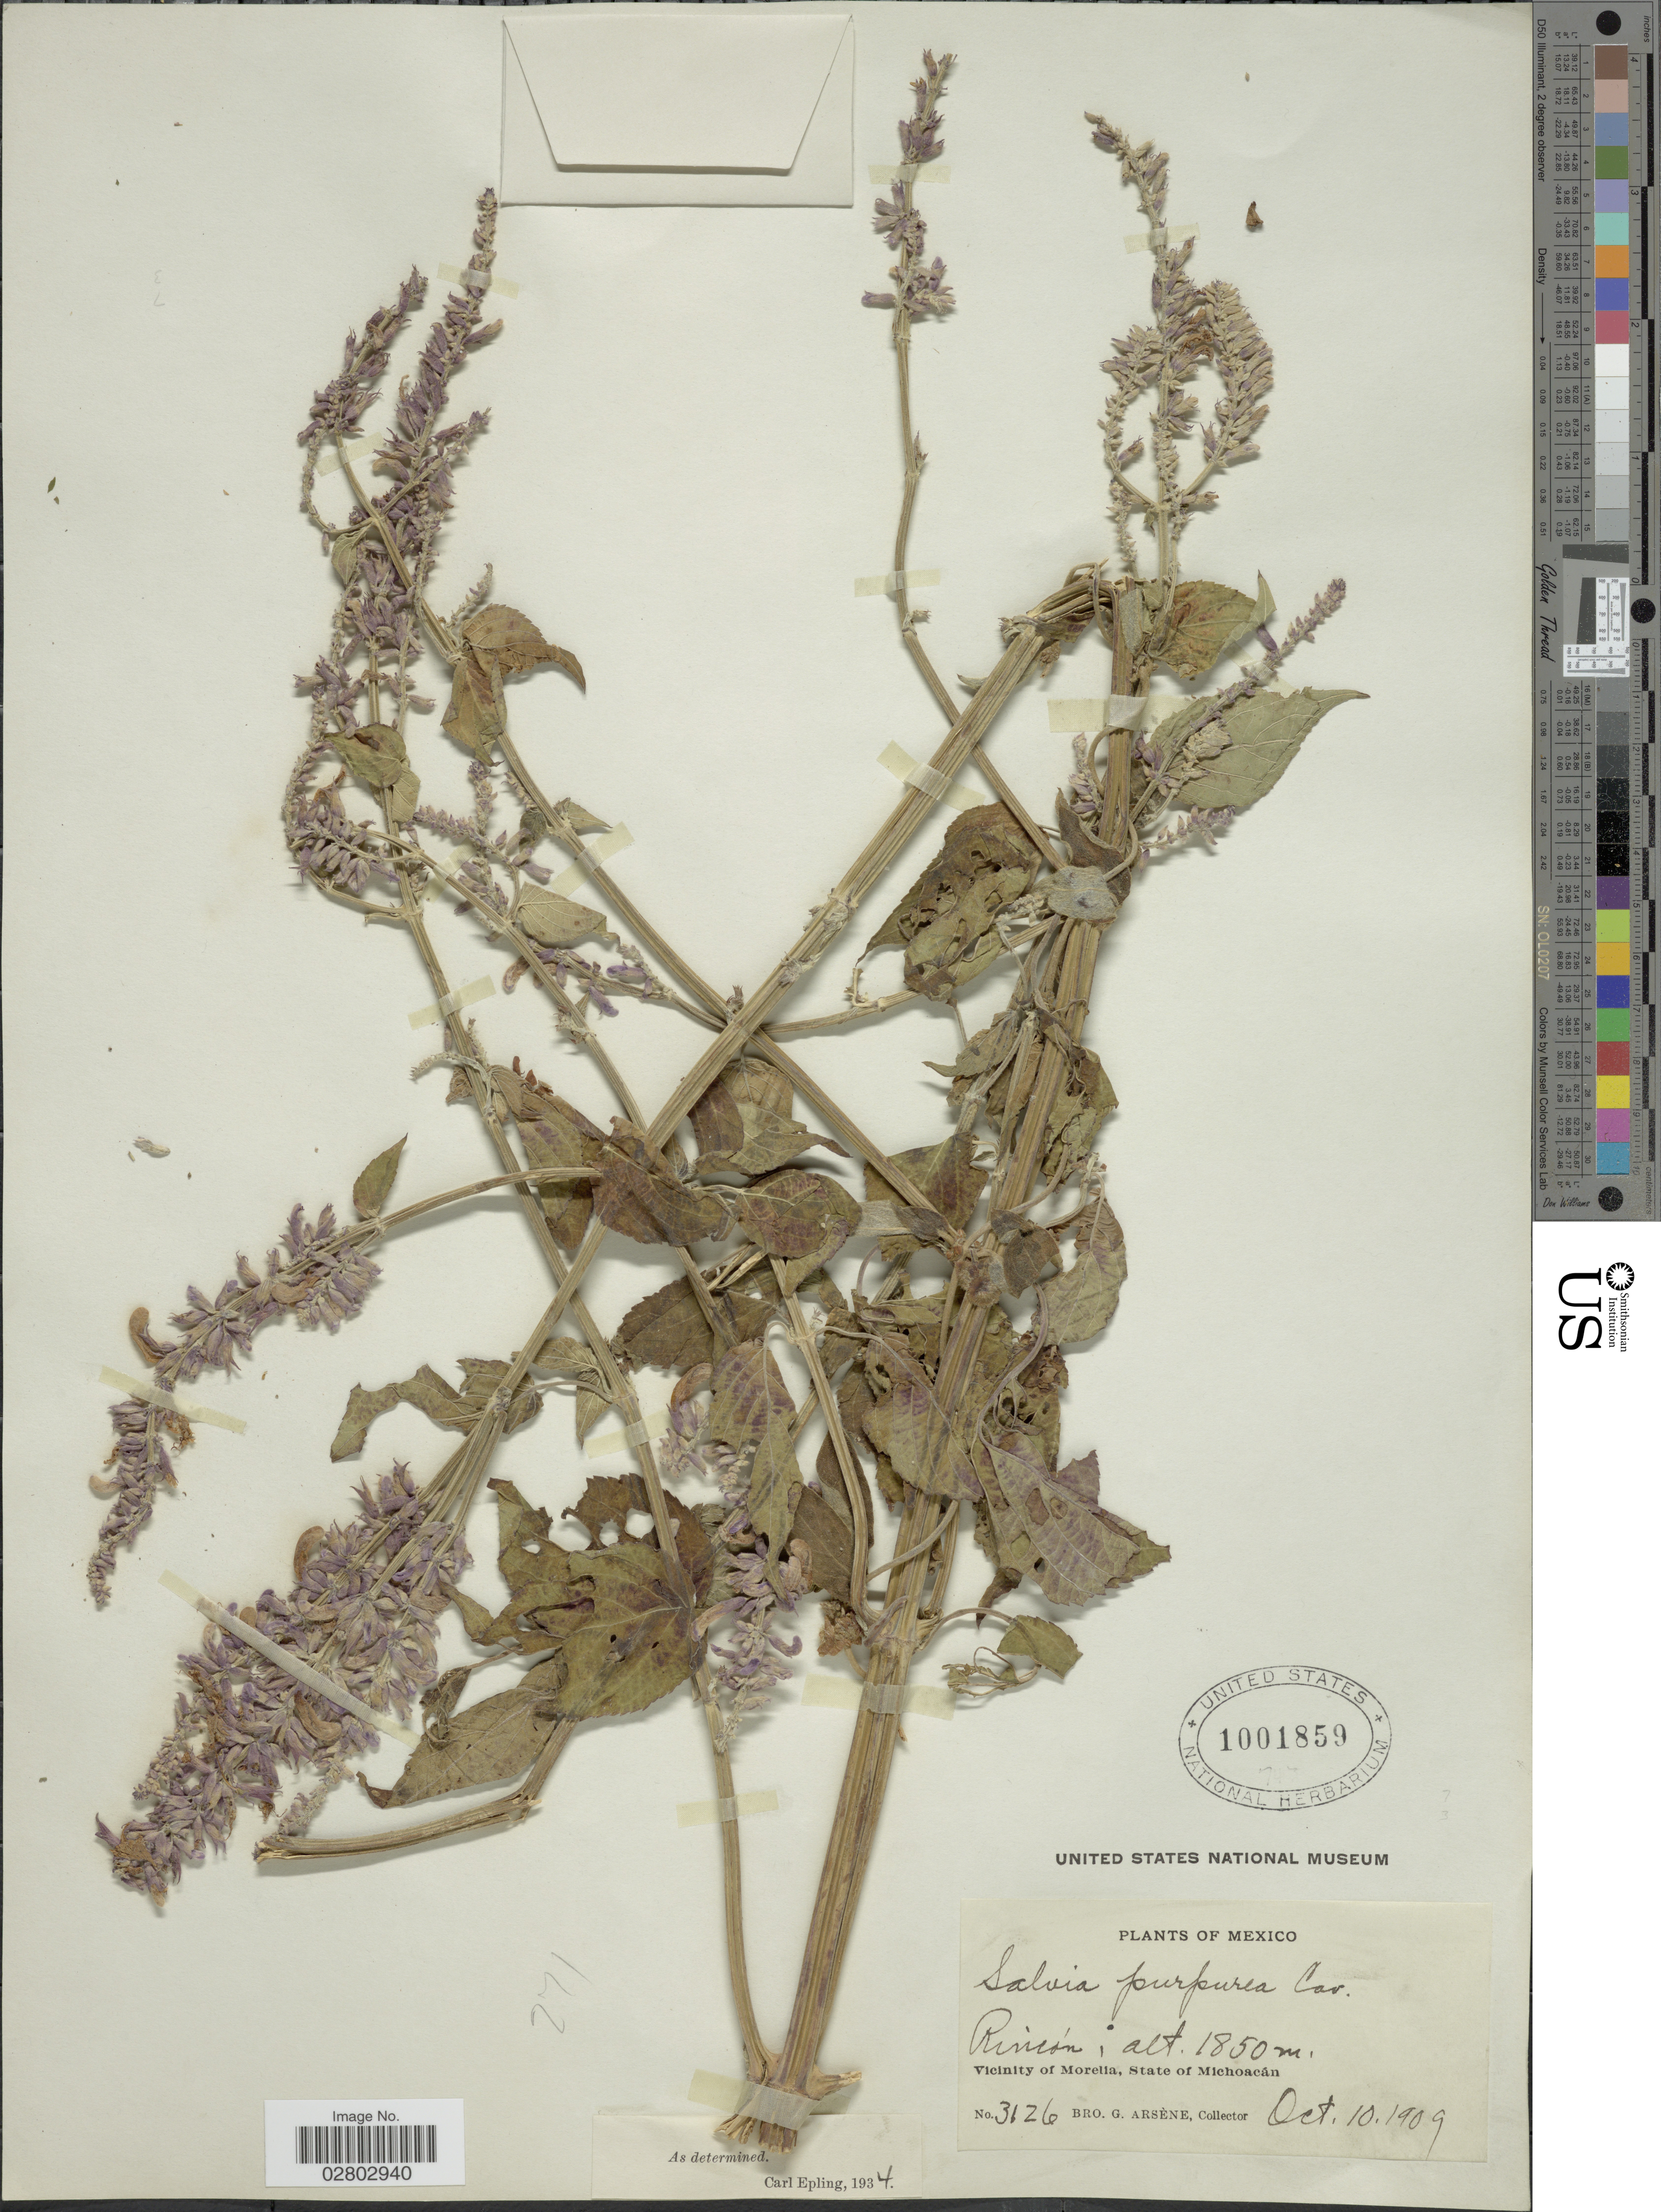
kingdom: Plantae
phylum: Tracheophyta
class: Magnoliopsida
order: Lamiales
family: Lamiaceae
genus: Salvia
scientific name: Salvia purpurea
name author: Cav.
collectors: Bro. G. Arsène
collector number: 3126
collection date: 1909-10-10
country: Mexico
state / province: Michoacán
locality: Rincon, Vicinity of Morelia, State of Michoacán.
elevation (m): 1850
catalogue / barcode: US 1001859